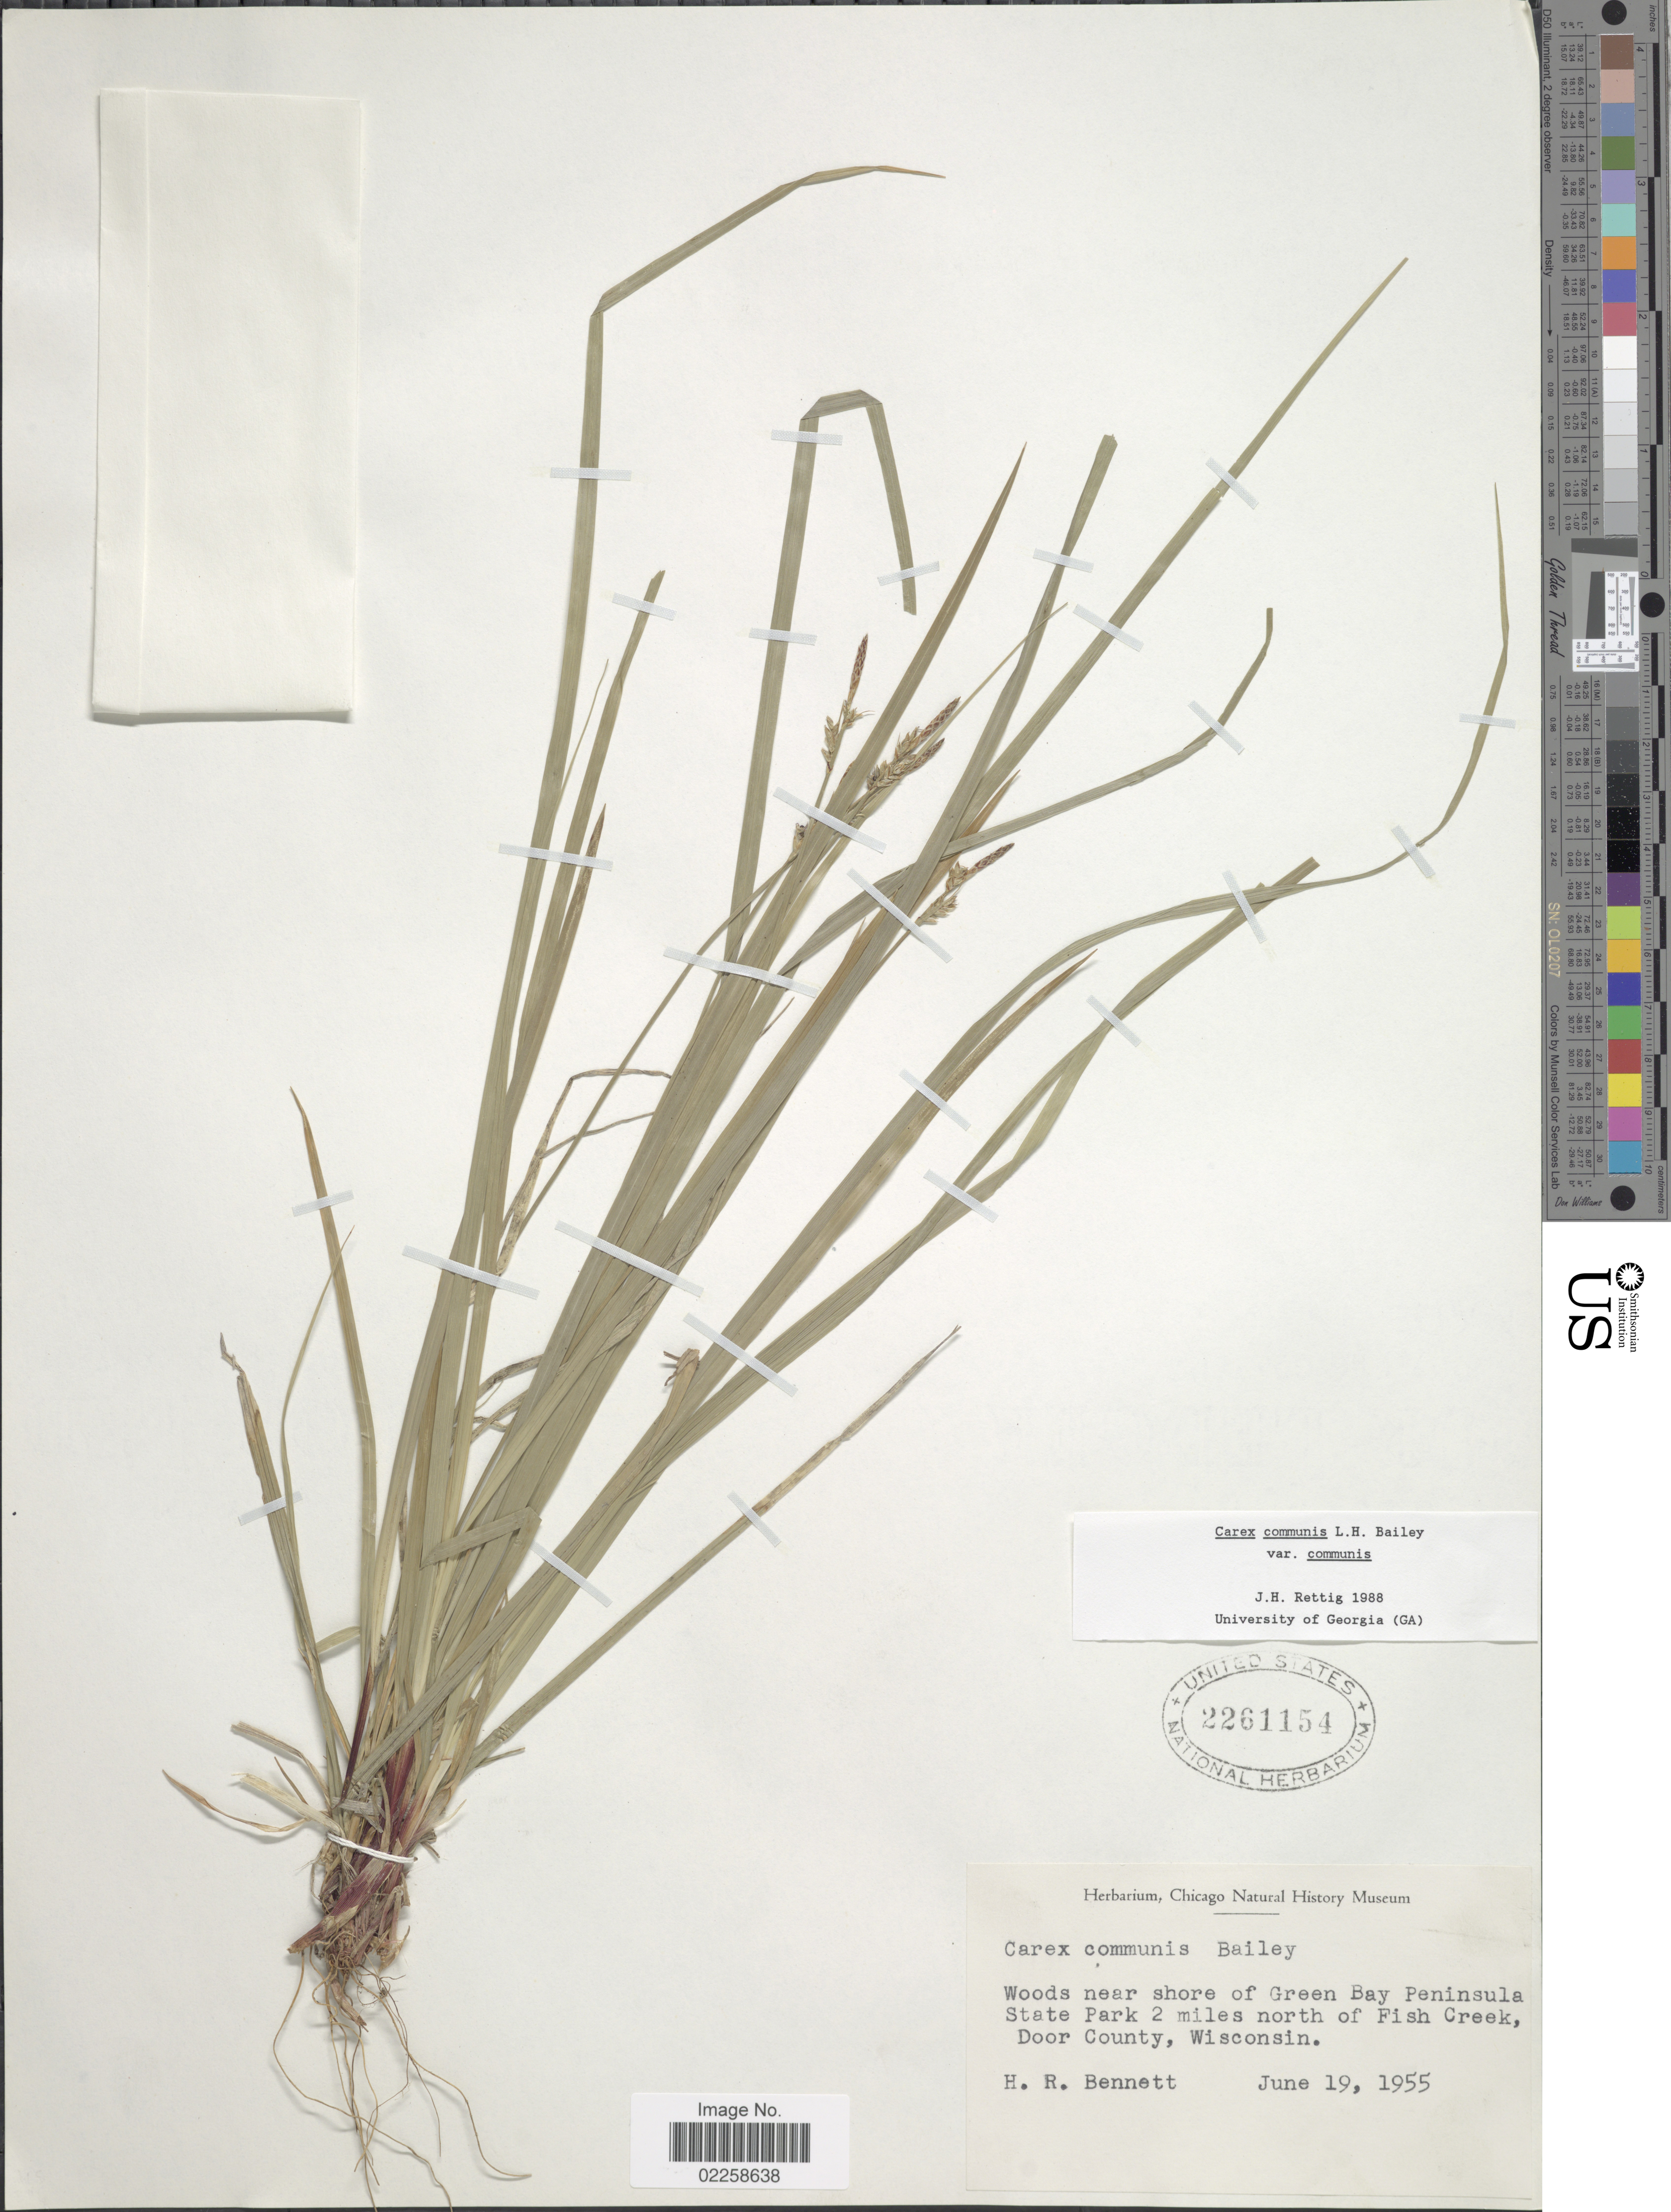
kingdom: Plantae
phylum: Tracheophyta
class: Liliopsida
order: Poales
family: Cyperaceae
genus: Carex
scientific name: Carex communis var. communis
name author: L.H. Bailey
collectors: H. R. Bennett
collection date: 1955-06-19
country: United States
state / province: Wisconsin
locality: Woods near shore of Green Bay Peninsula State Park 2 miles north of Fish Creek, Door County, Wisconsin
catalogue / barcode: US 2261154